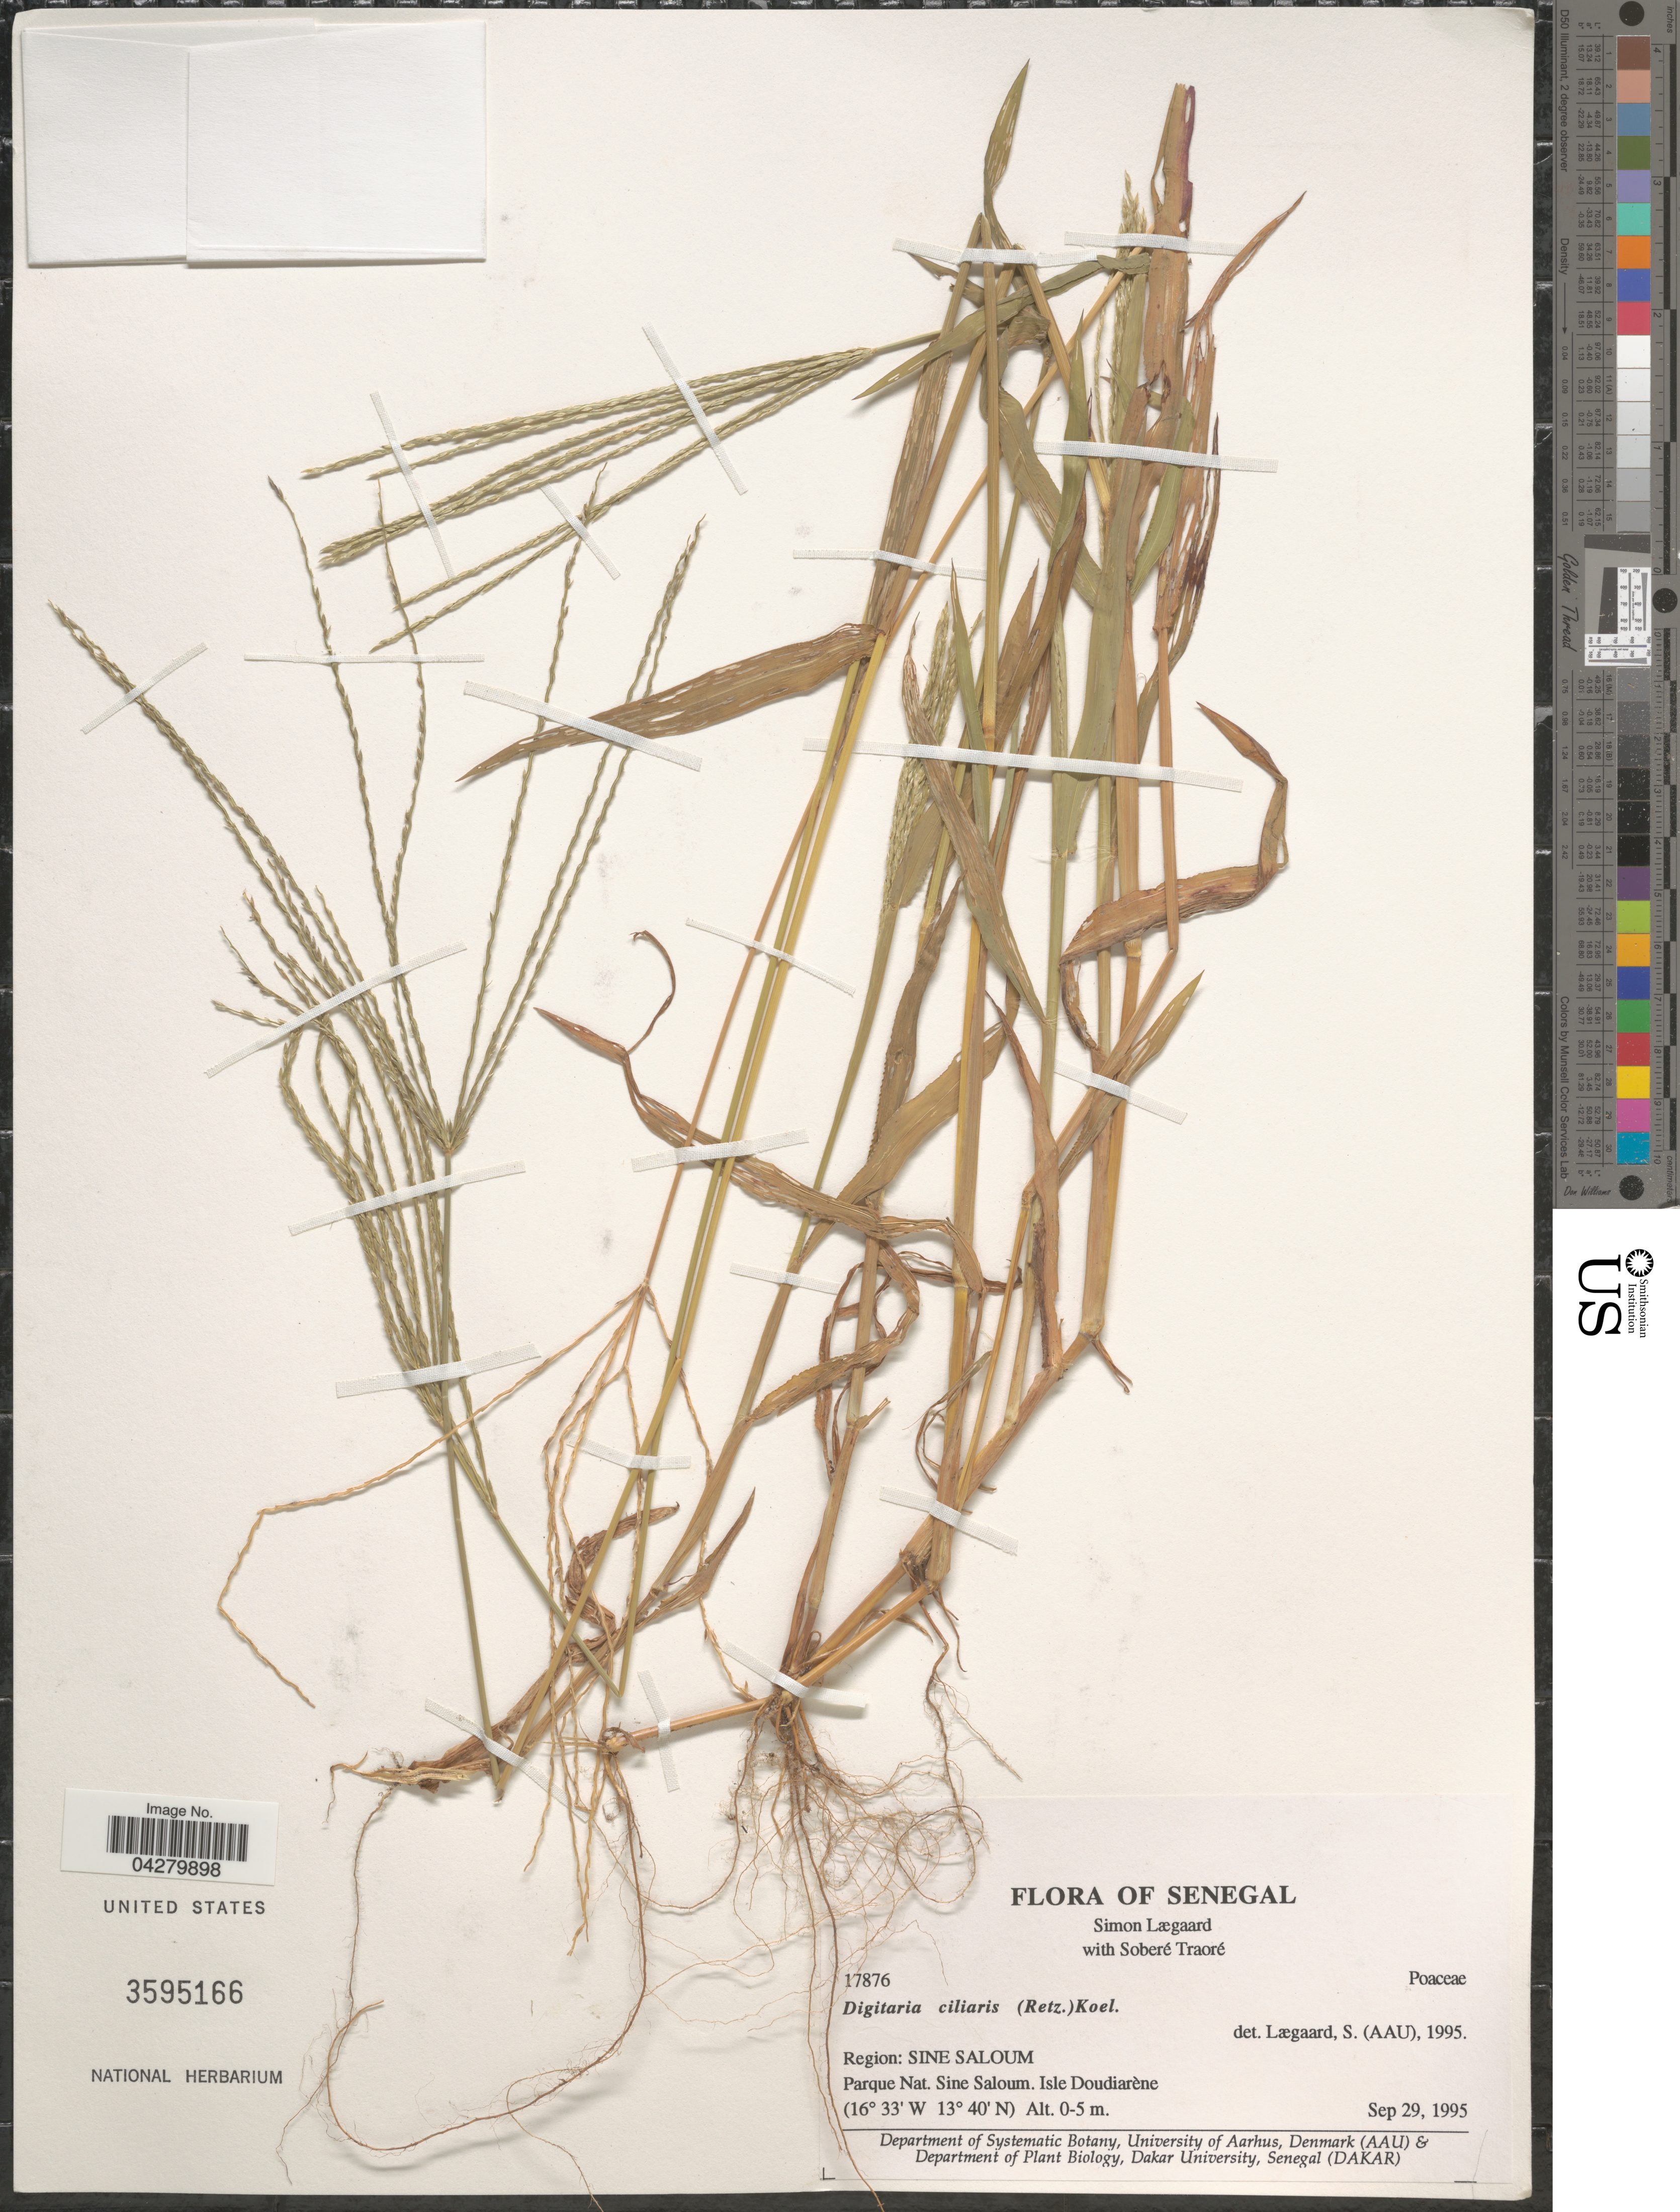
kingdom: Plantae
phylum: Tracheophyta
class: Liliopsida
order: Poales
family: Poaceae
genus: Digitaria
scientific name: Digitaria ciliaris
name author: (Retz.) Koeler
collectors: S. Lægaard & S. Traore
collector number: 17876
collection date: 1995-09-29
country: Senegal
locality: Region: Sine Saloum. Parque Nat. Sine Saloum. Isle Doudiarène.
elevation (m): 0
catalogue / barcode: US 3595166